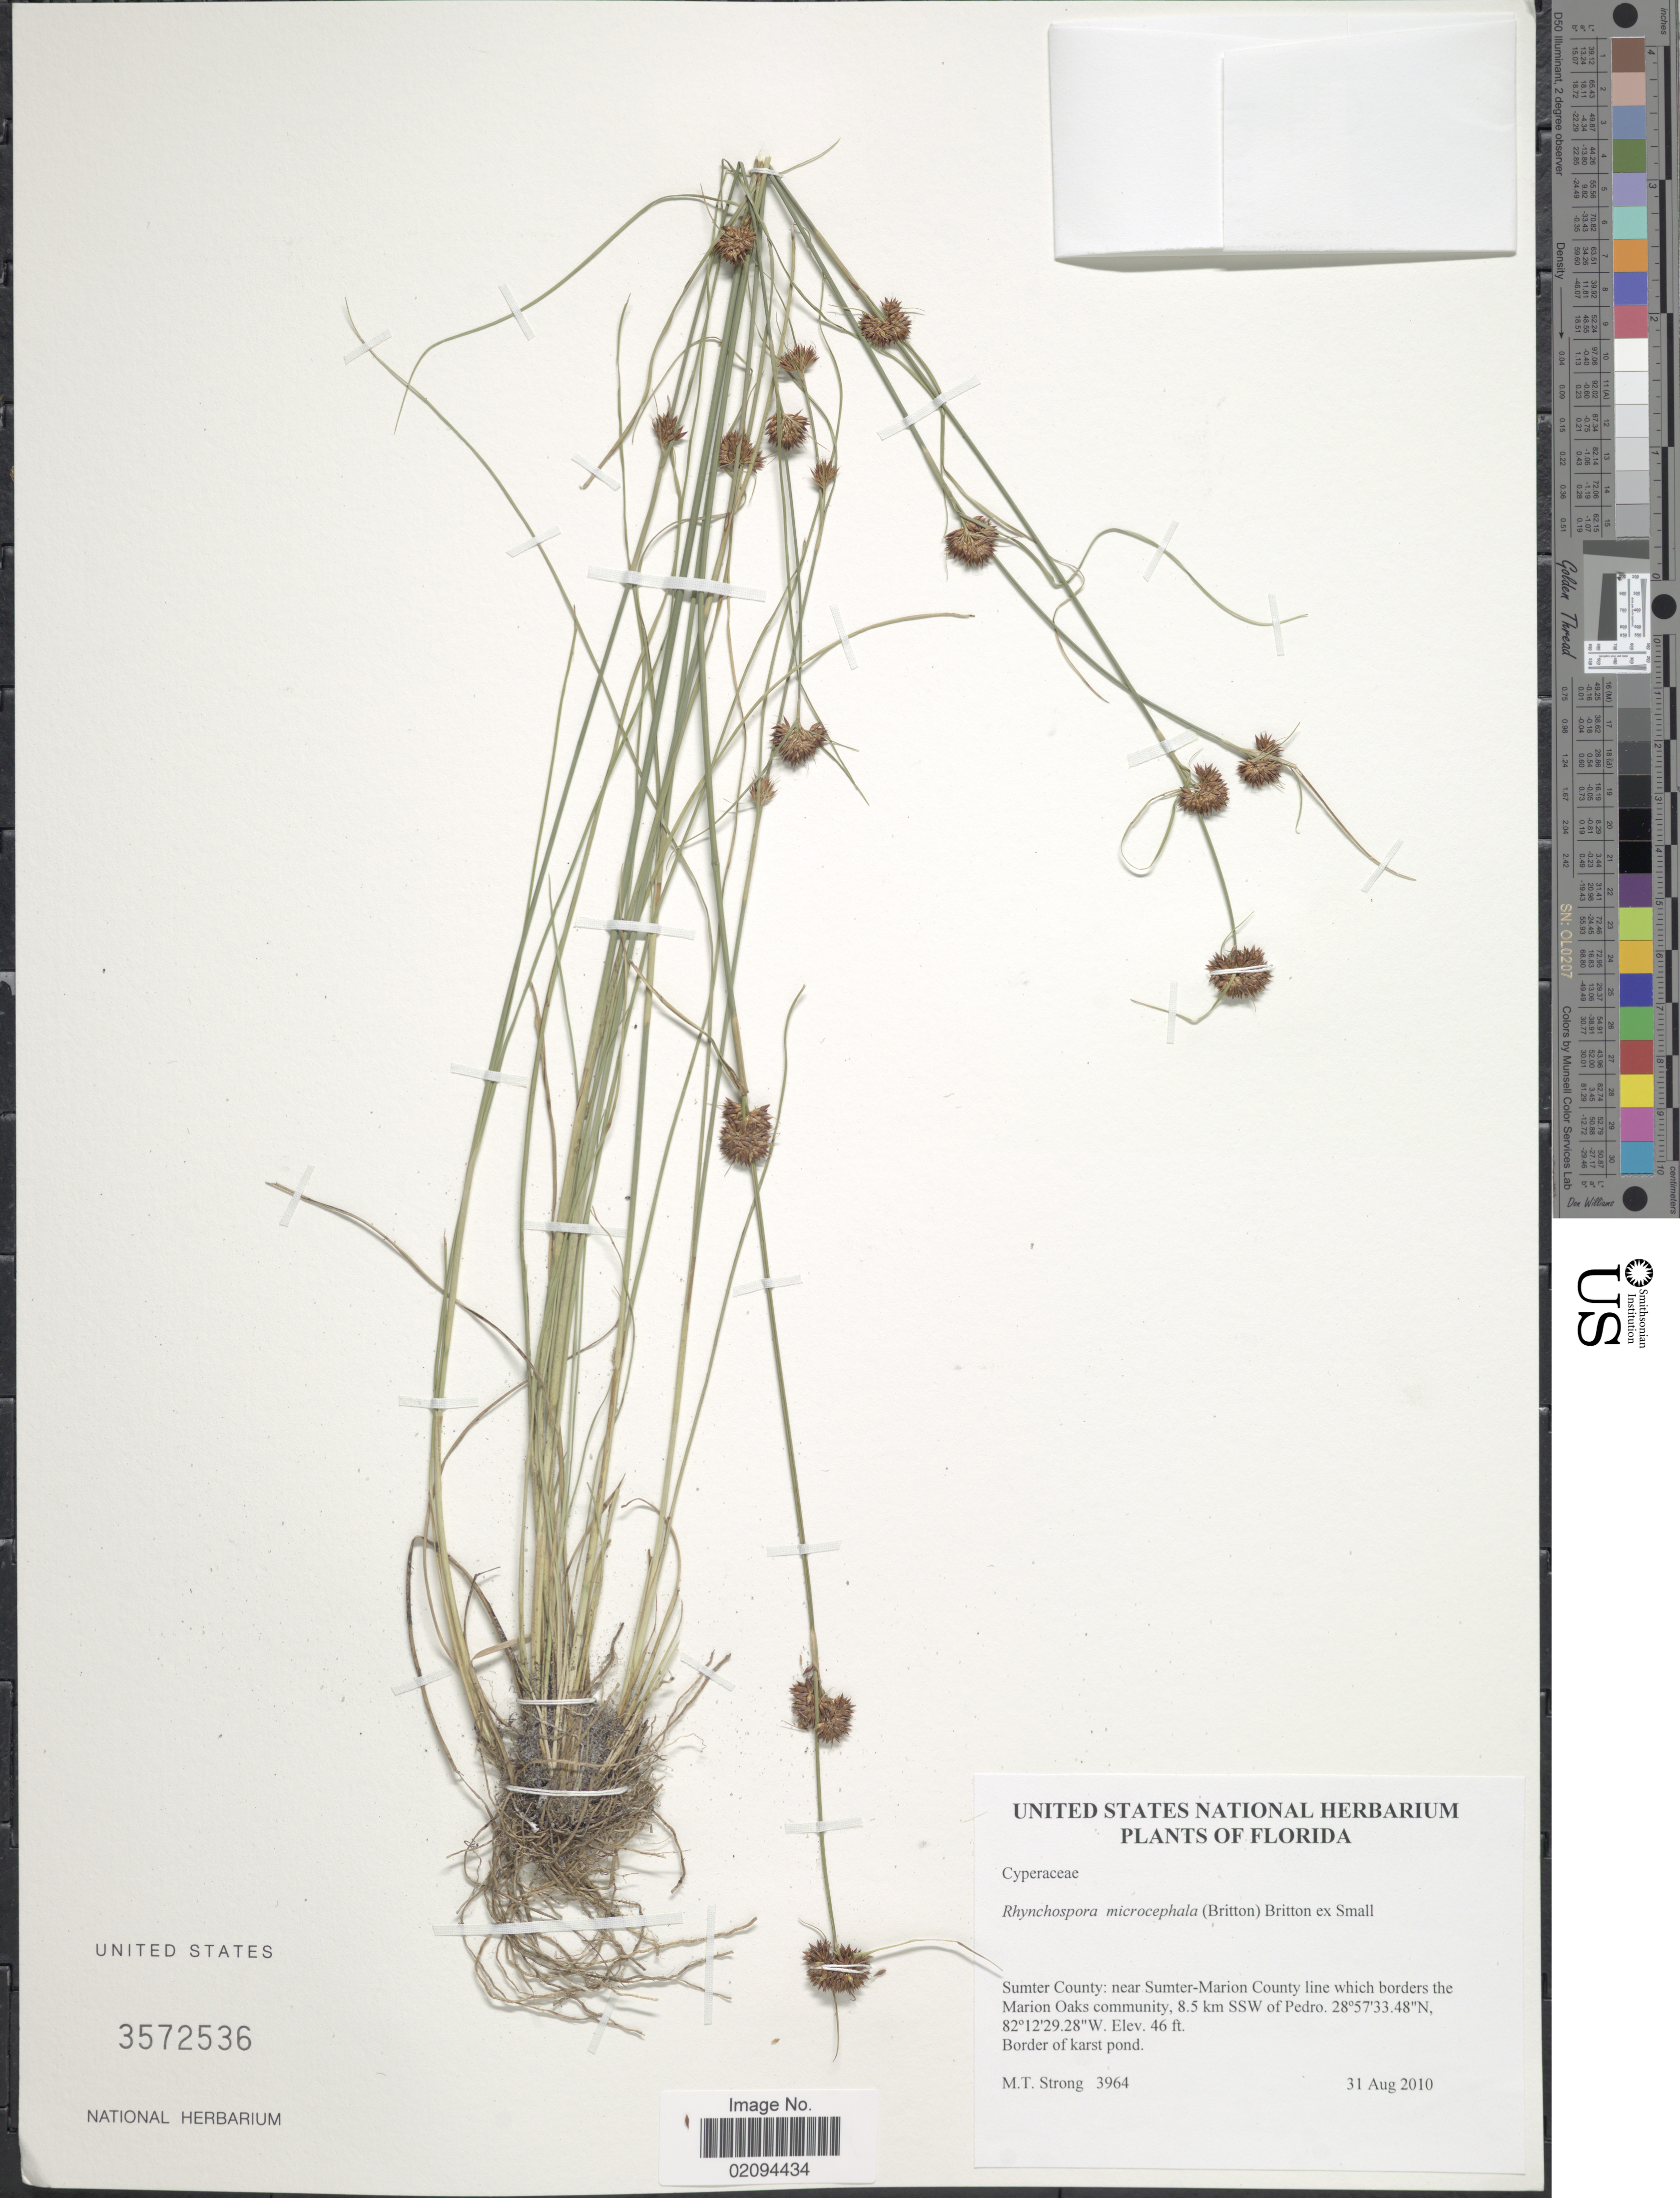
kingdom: Plantae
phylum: Tracheophyta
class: Liliopsida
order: Poales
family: Cyperaceae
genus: Rhynchospora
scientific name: Rhynchospora microcephala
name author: (Britton) Britton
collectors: M. T. Strong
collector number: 3964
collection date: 2010-08-31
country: United States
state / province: Florida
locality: Sumter County: near Sumter-Marion County line which borders the Marion Oaks community, 8.5 km SSW of Pedro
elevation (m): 14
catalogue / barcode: US 3572536